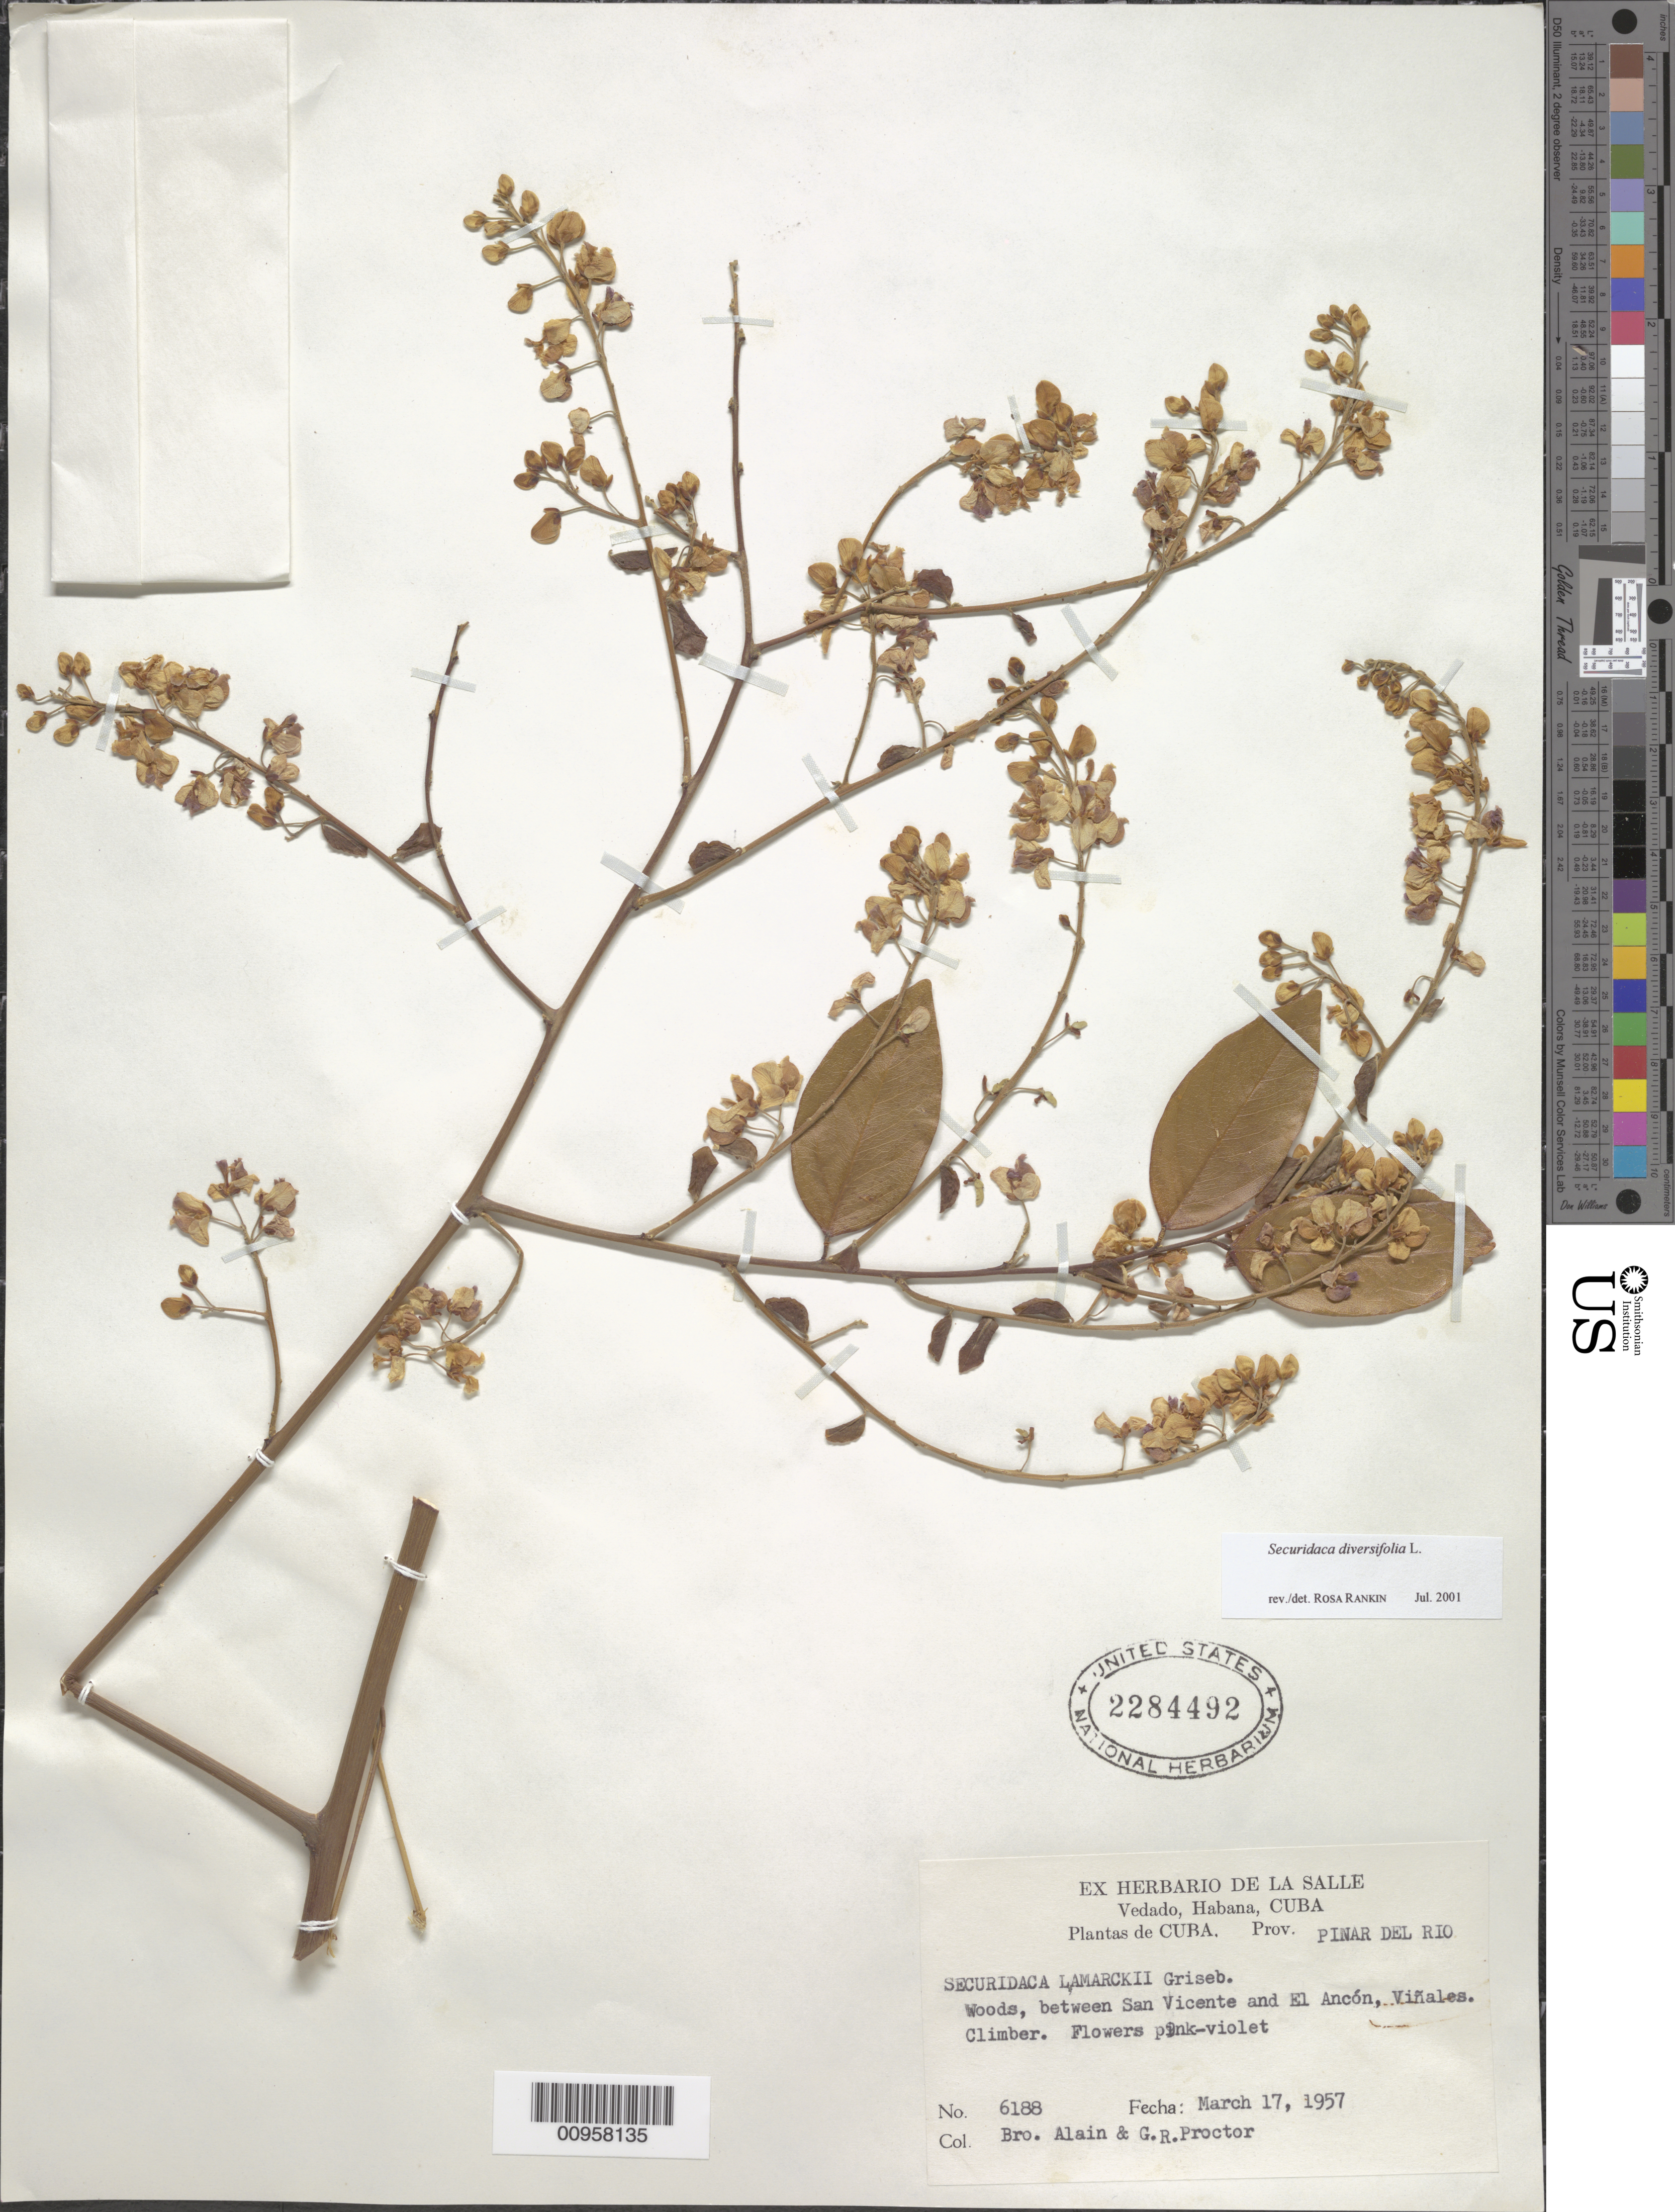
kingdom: Plantae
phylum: Tracheophyta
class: Magnoliopsida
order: Fabales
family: Polygalaceae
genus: Securidaca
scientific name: Securidaca diversifolia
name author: (L.) S.F. Blake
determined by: Rankin Rodriguez, Rosa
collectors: A. H. Liogier & G. R. Proctor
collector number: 6188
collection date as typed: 17 Mar 1957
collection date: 1957-03-17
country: Cuba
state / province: Pinar del Rio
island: Cuba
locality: Between San Vicente and El Ancón, Viñales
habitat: Woods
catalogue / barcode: US 2284492